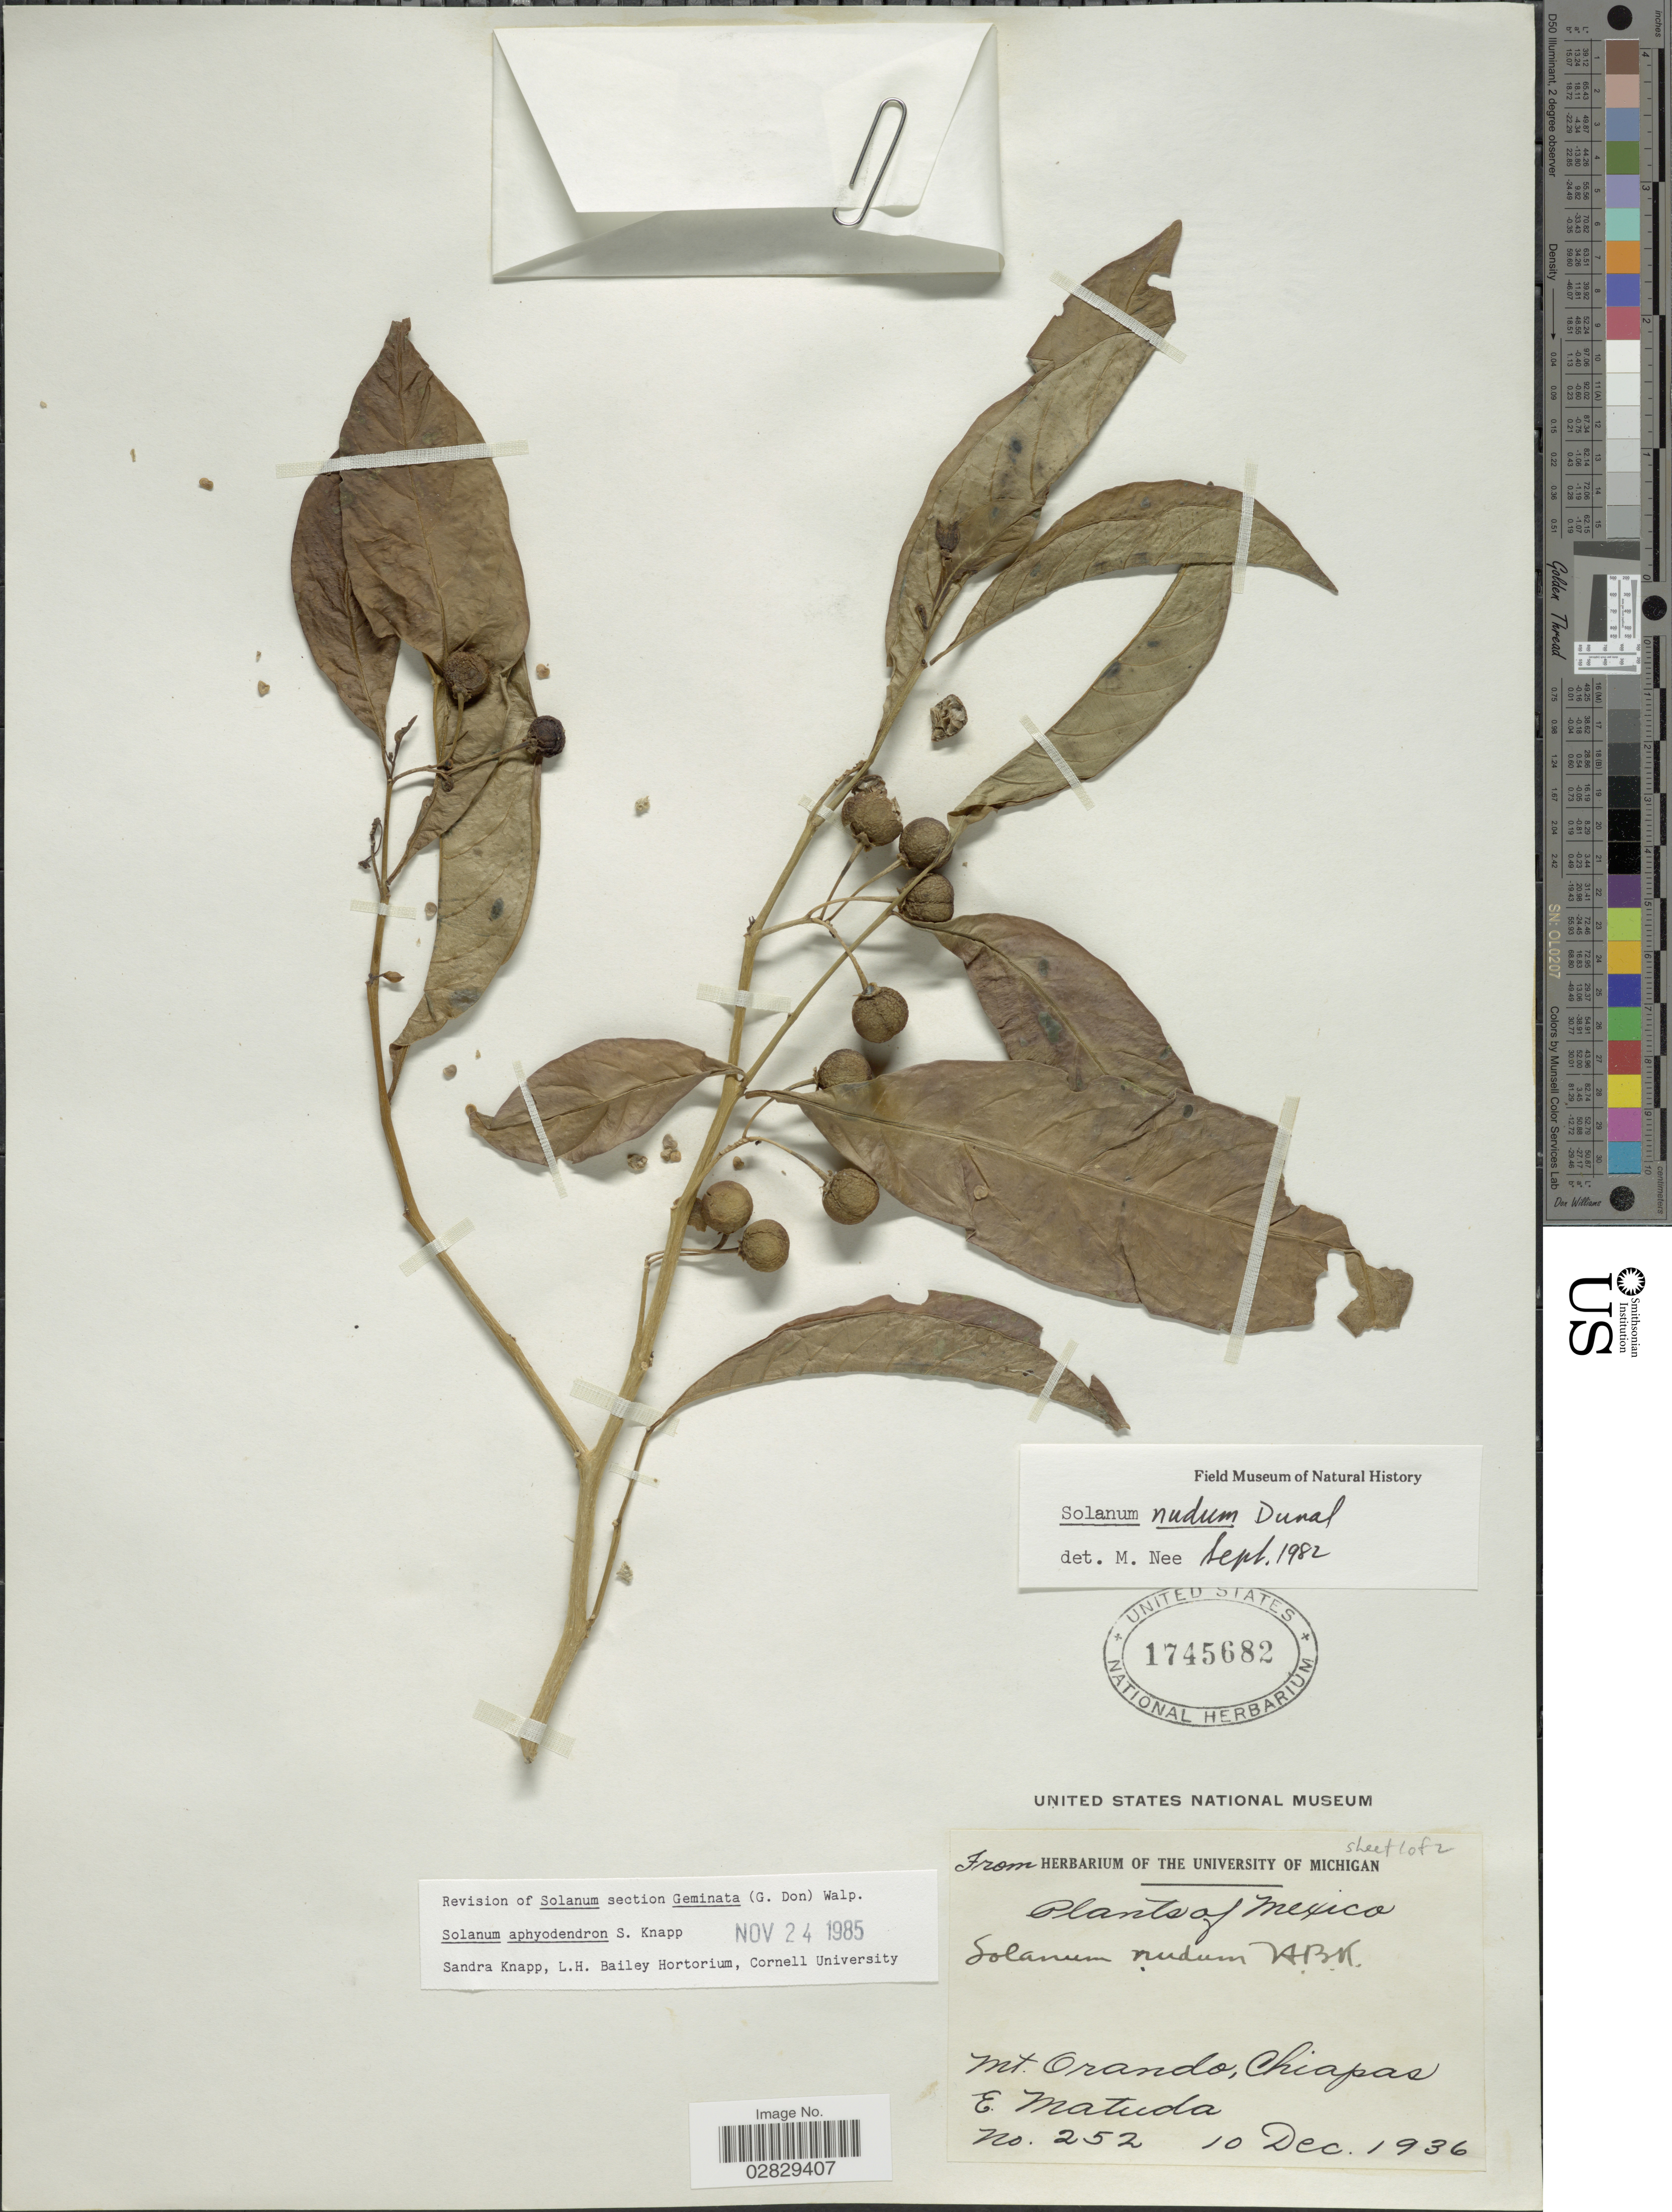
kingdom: Plantae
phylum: Tracheophyta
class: Magnoliopsida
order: Solanales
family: Solanaceae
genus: Solanum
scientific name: Solanum aphyodendron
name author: S. Knapp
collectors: E. Matuda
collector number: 252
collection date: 1936-12-10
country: Mexico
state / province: Chiapas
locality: Mt. Orando.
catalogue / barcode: US 1745682